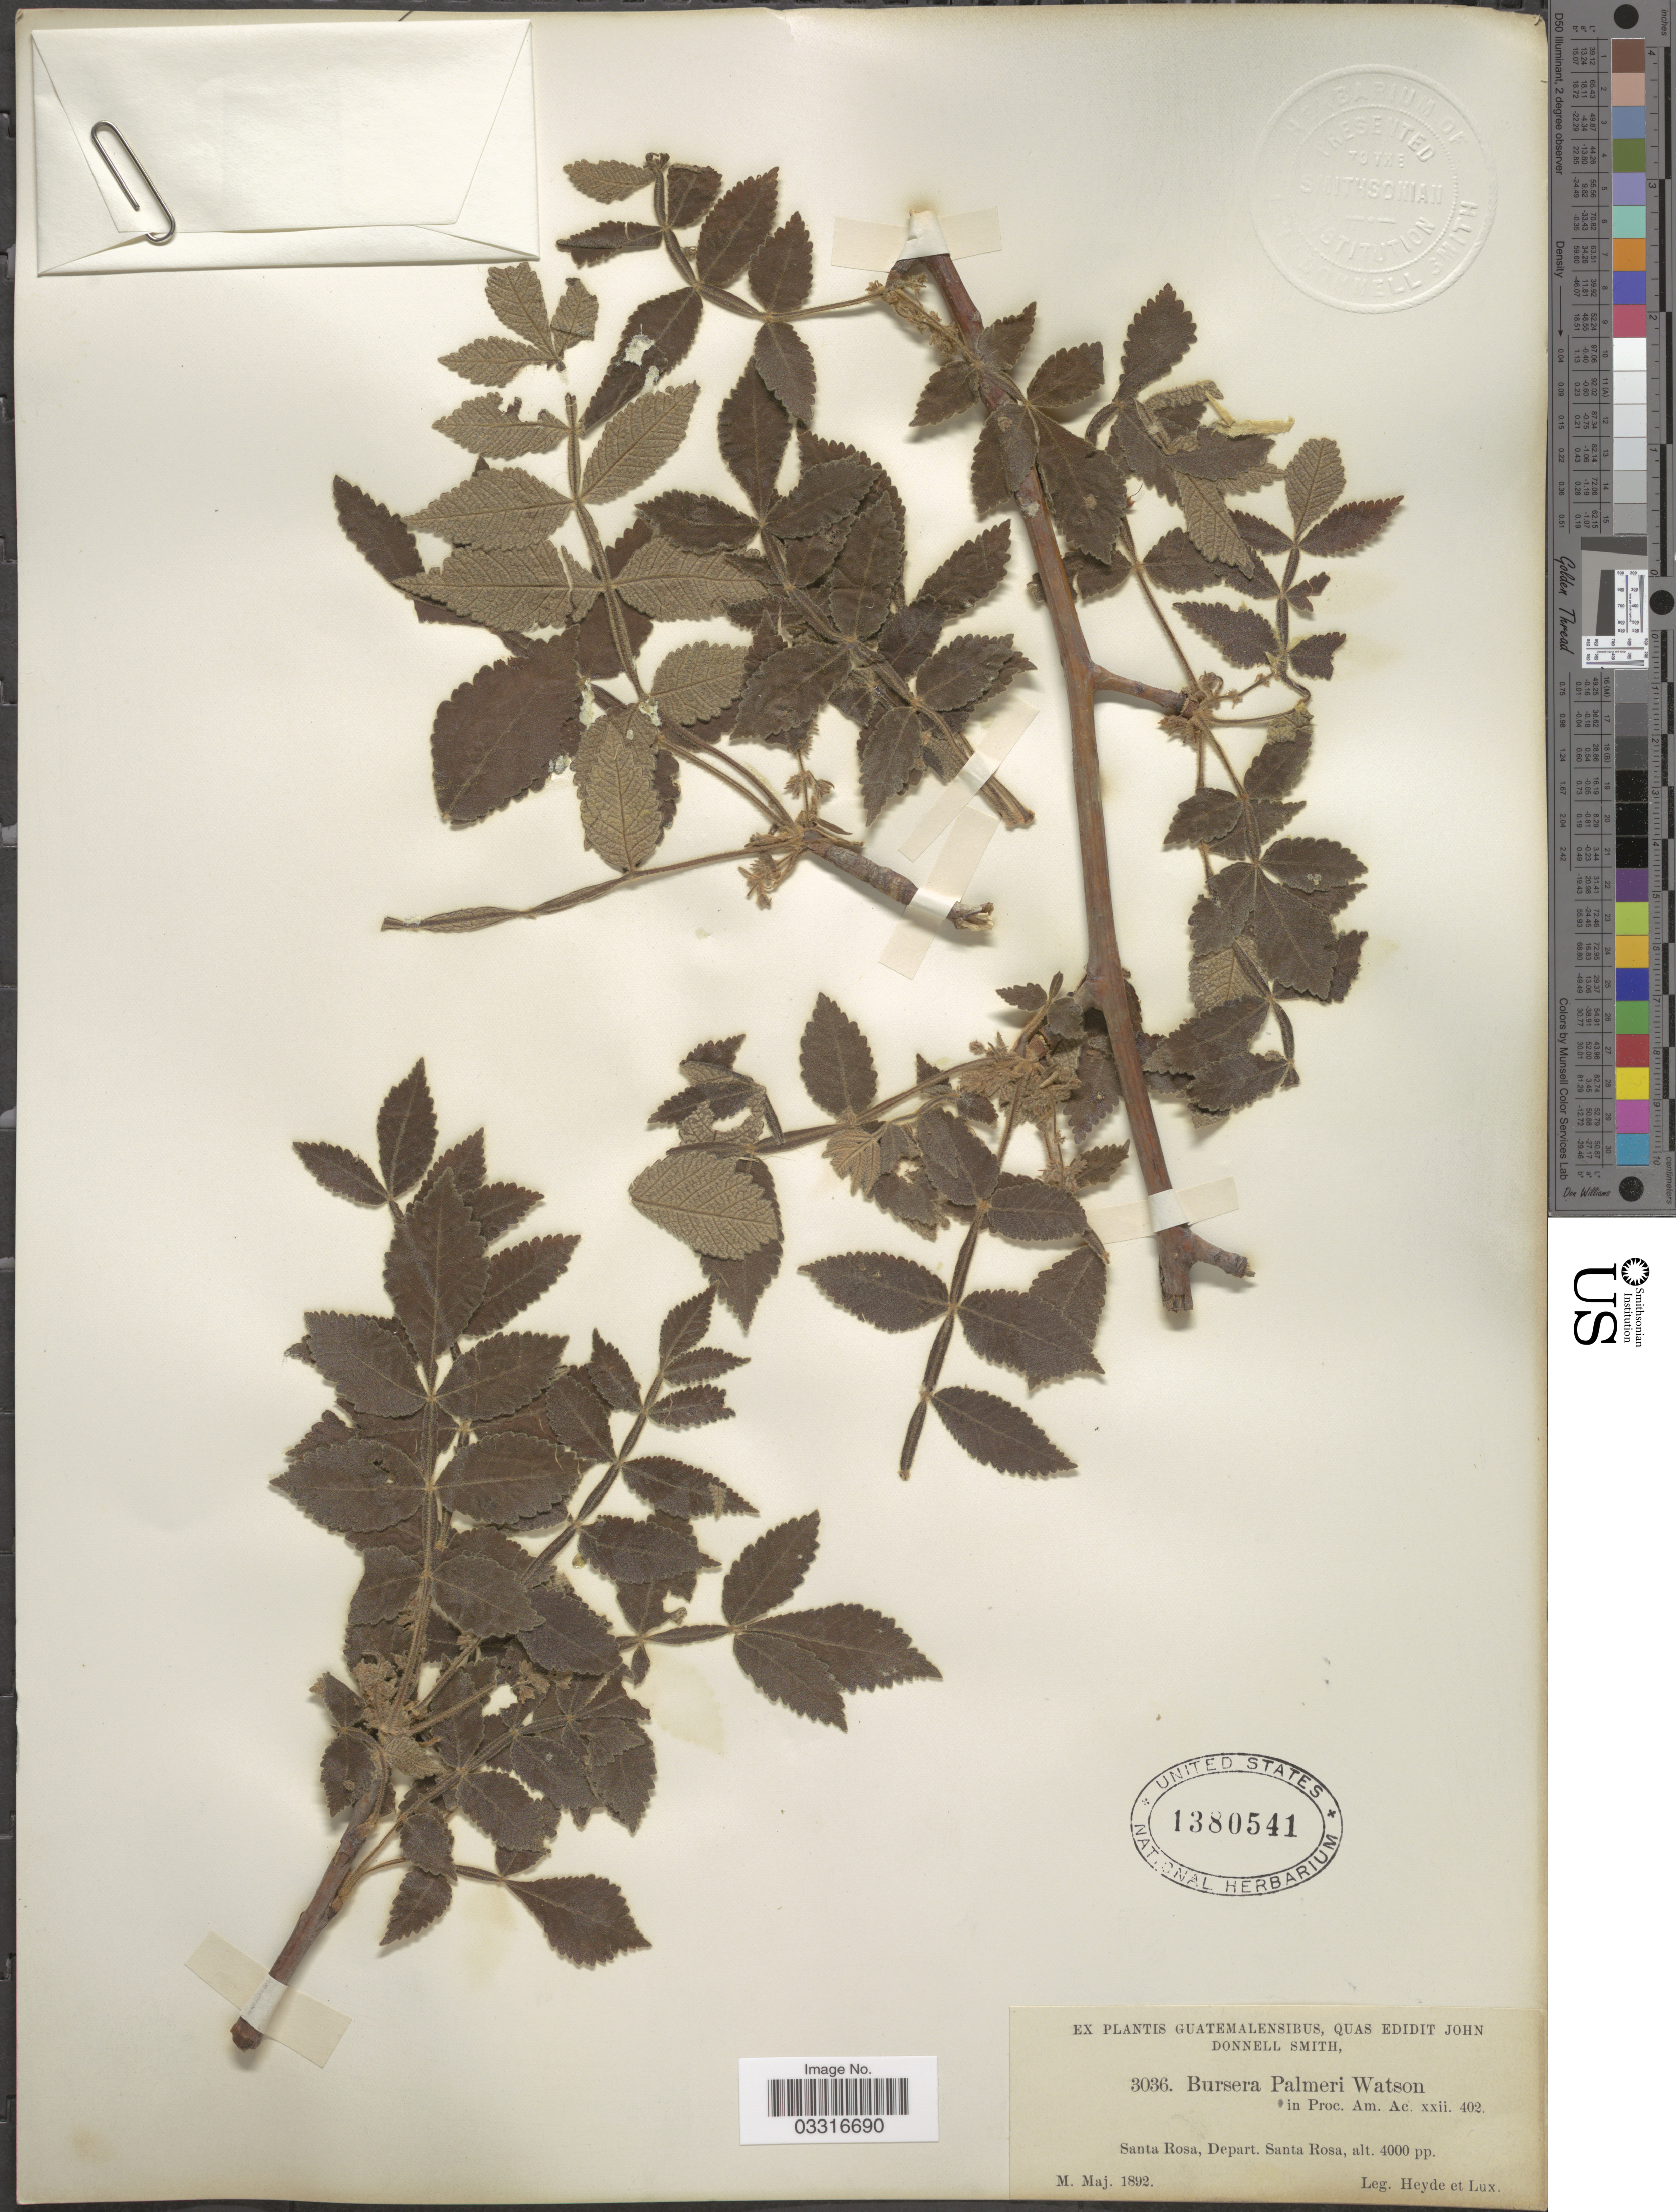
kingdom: Plantae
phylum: Tracheophyta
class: Magnoliopsida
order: Sapindales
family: Burseraceae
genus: Bursera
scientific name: Bursera excelsa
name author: (Kunth) Engl.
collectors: Heyde & Lux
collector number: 3036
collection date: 1892-05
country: Guatemala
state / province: Santa Rosa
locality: Depart. Santa Rosa.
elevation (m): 1219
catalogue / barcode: US 1380541